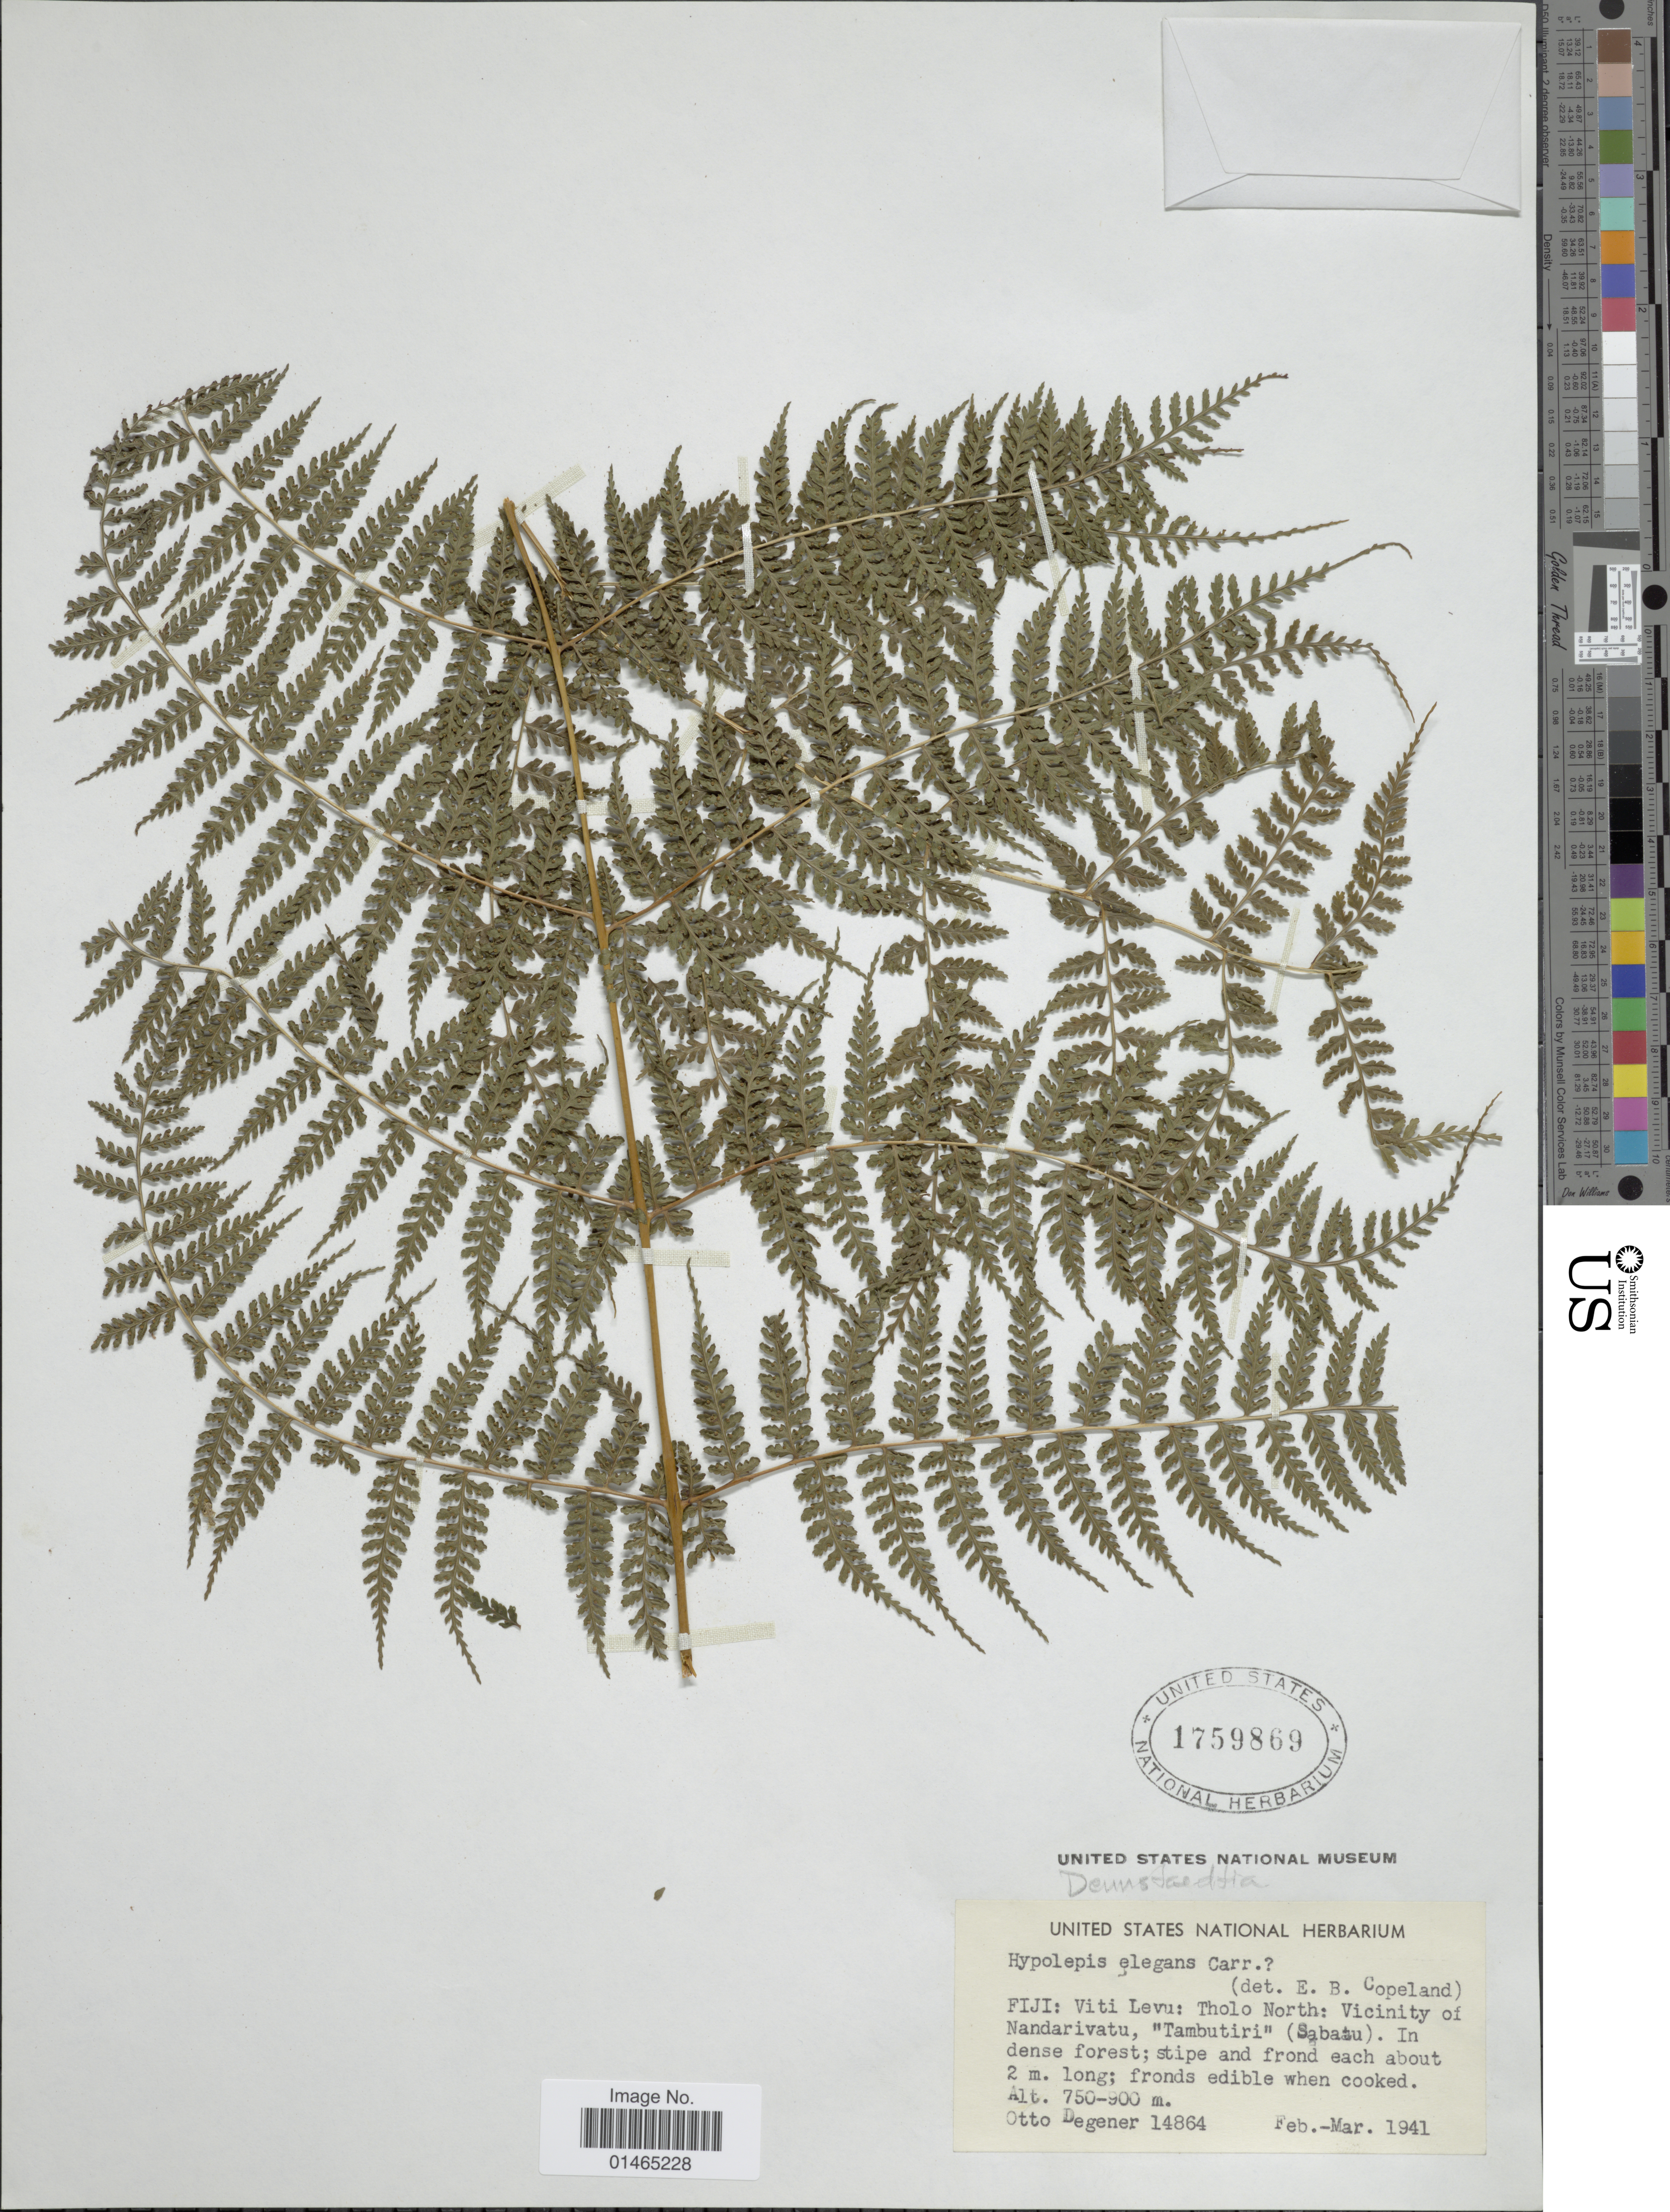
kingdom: Plantae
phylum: Tracheophyta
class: Polypodiopsida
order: Polypodiales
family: Dennstaedtiaceae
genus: Dennstaedtia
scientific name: Dennstaedtia sp.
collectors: O. Degener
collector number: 14864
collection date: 1941-02/1941-03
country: Fiji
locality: Viti Levu: Tholo North: Vicinity of Nandarivatu, "Tambutiri" (Sabatu)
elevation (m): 750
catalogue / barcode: US 1759869